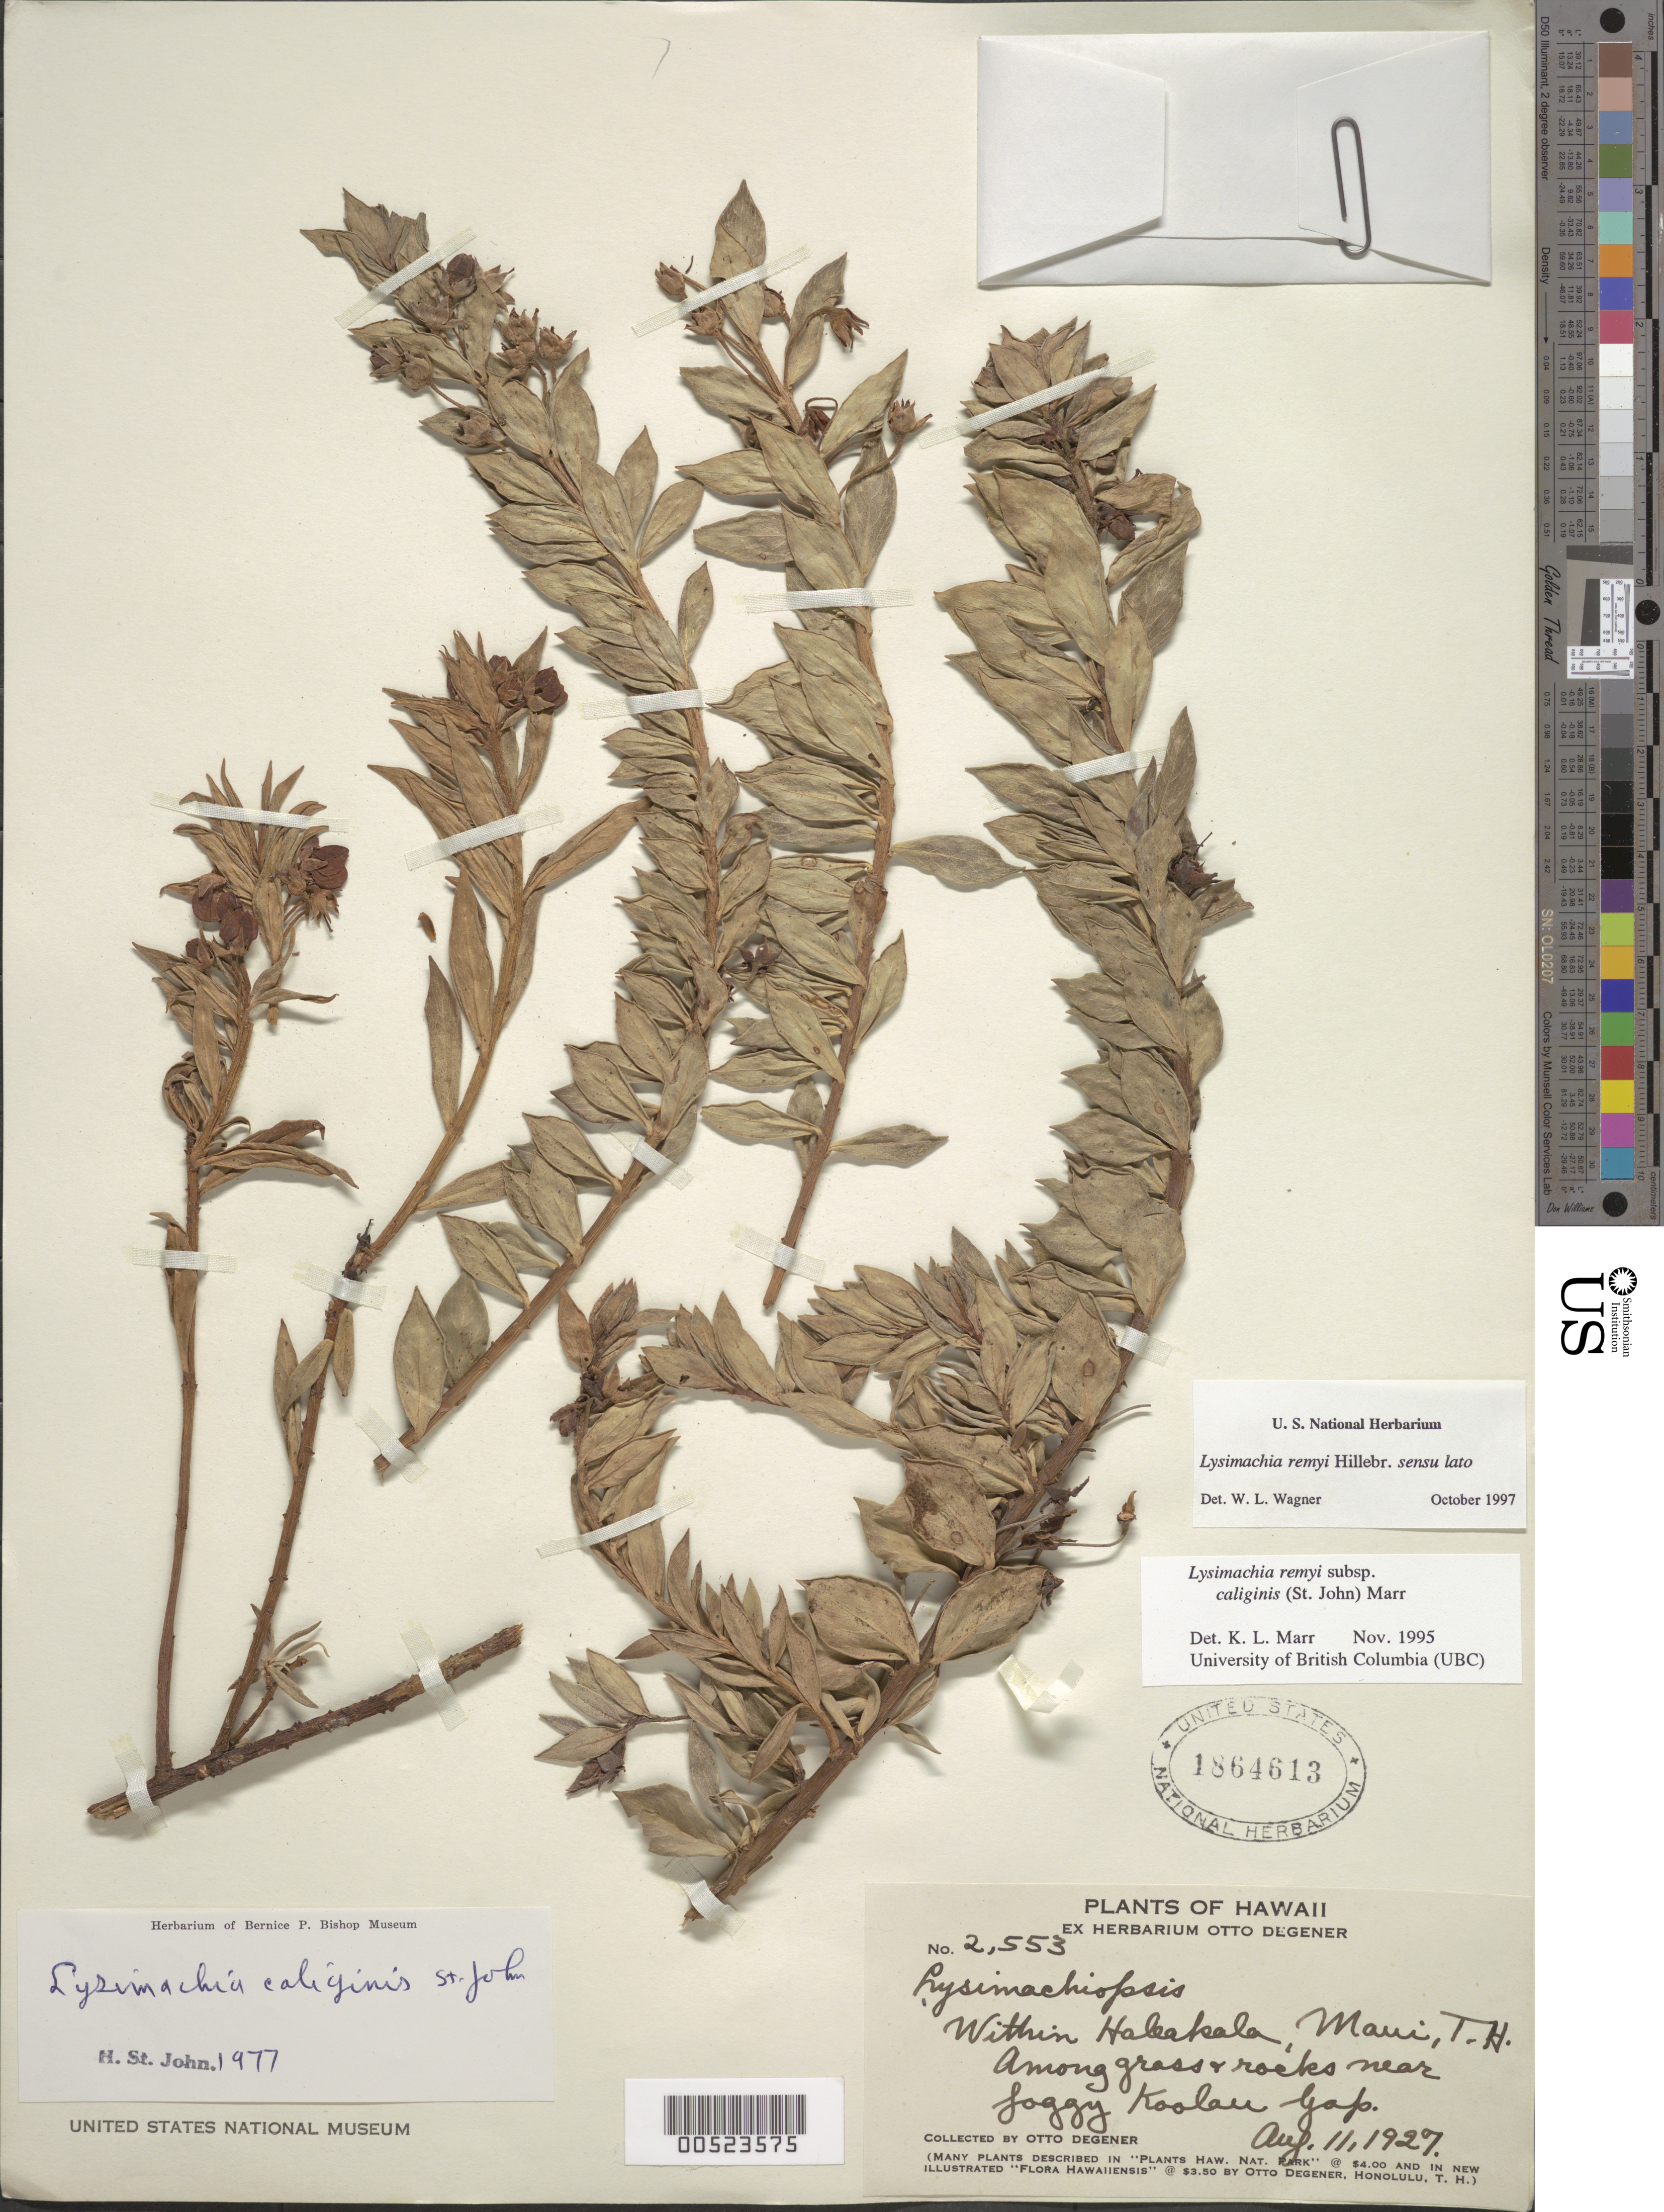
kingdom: Plantae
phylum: Tracheophyta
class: Magnoliopsida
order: Ericales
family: Primulaceae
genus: Lysimachia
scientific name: Lysimachia remyi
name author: Hillebr.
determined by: Wagner, W. L., (BOT), Smithsonian Institution - National Museum of Natural History (UNITED STATES)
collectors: O. Degener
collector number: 2553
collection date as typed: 11 Aug 1927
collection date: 1927-08-11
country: United States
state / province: Hawaii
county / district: Maui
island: Maui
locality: Within Haleakala, near foggy Koolau Gap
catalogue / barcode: US 1864613